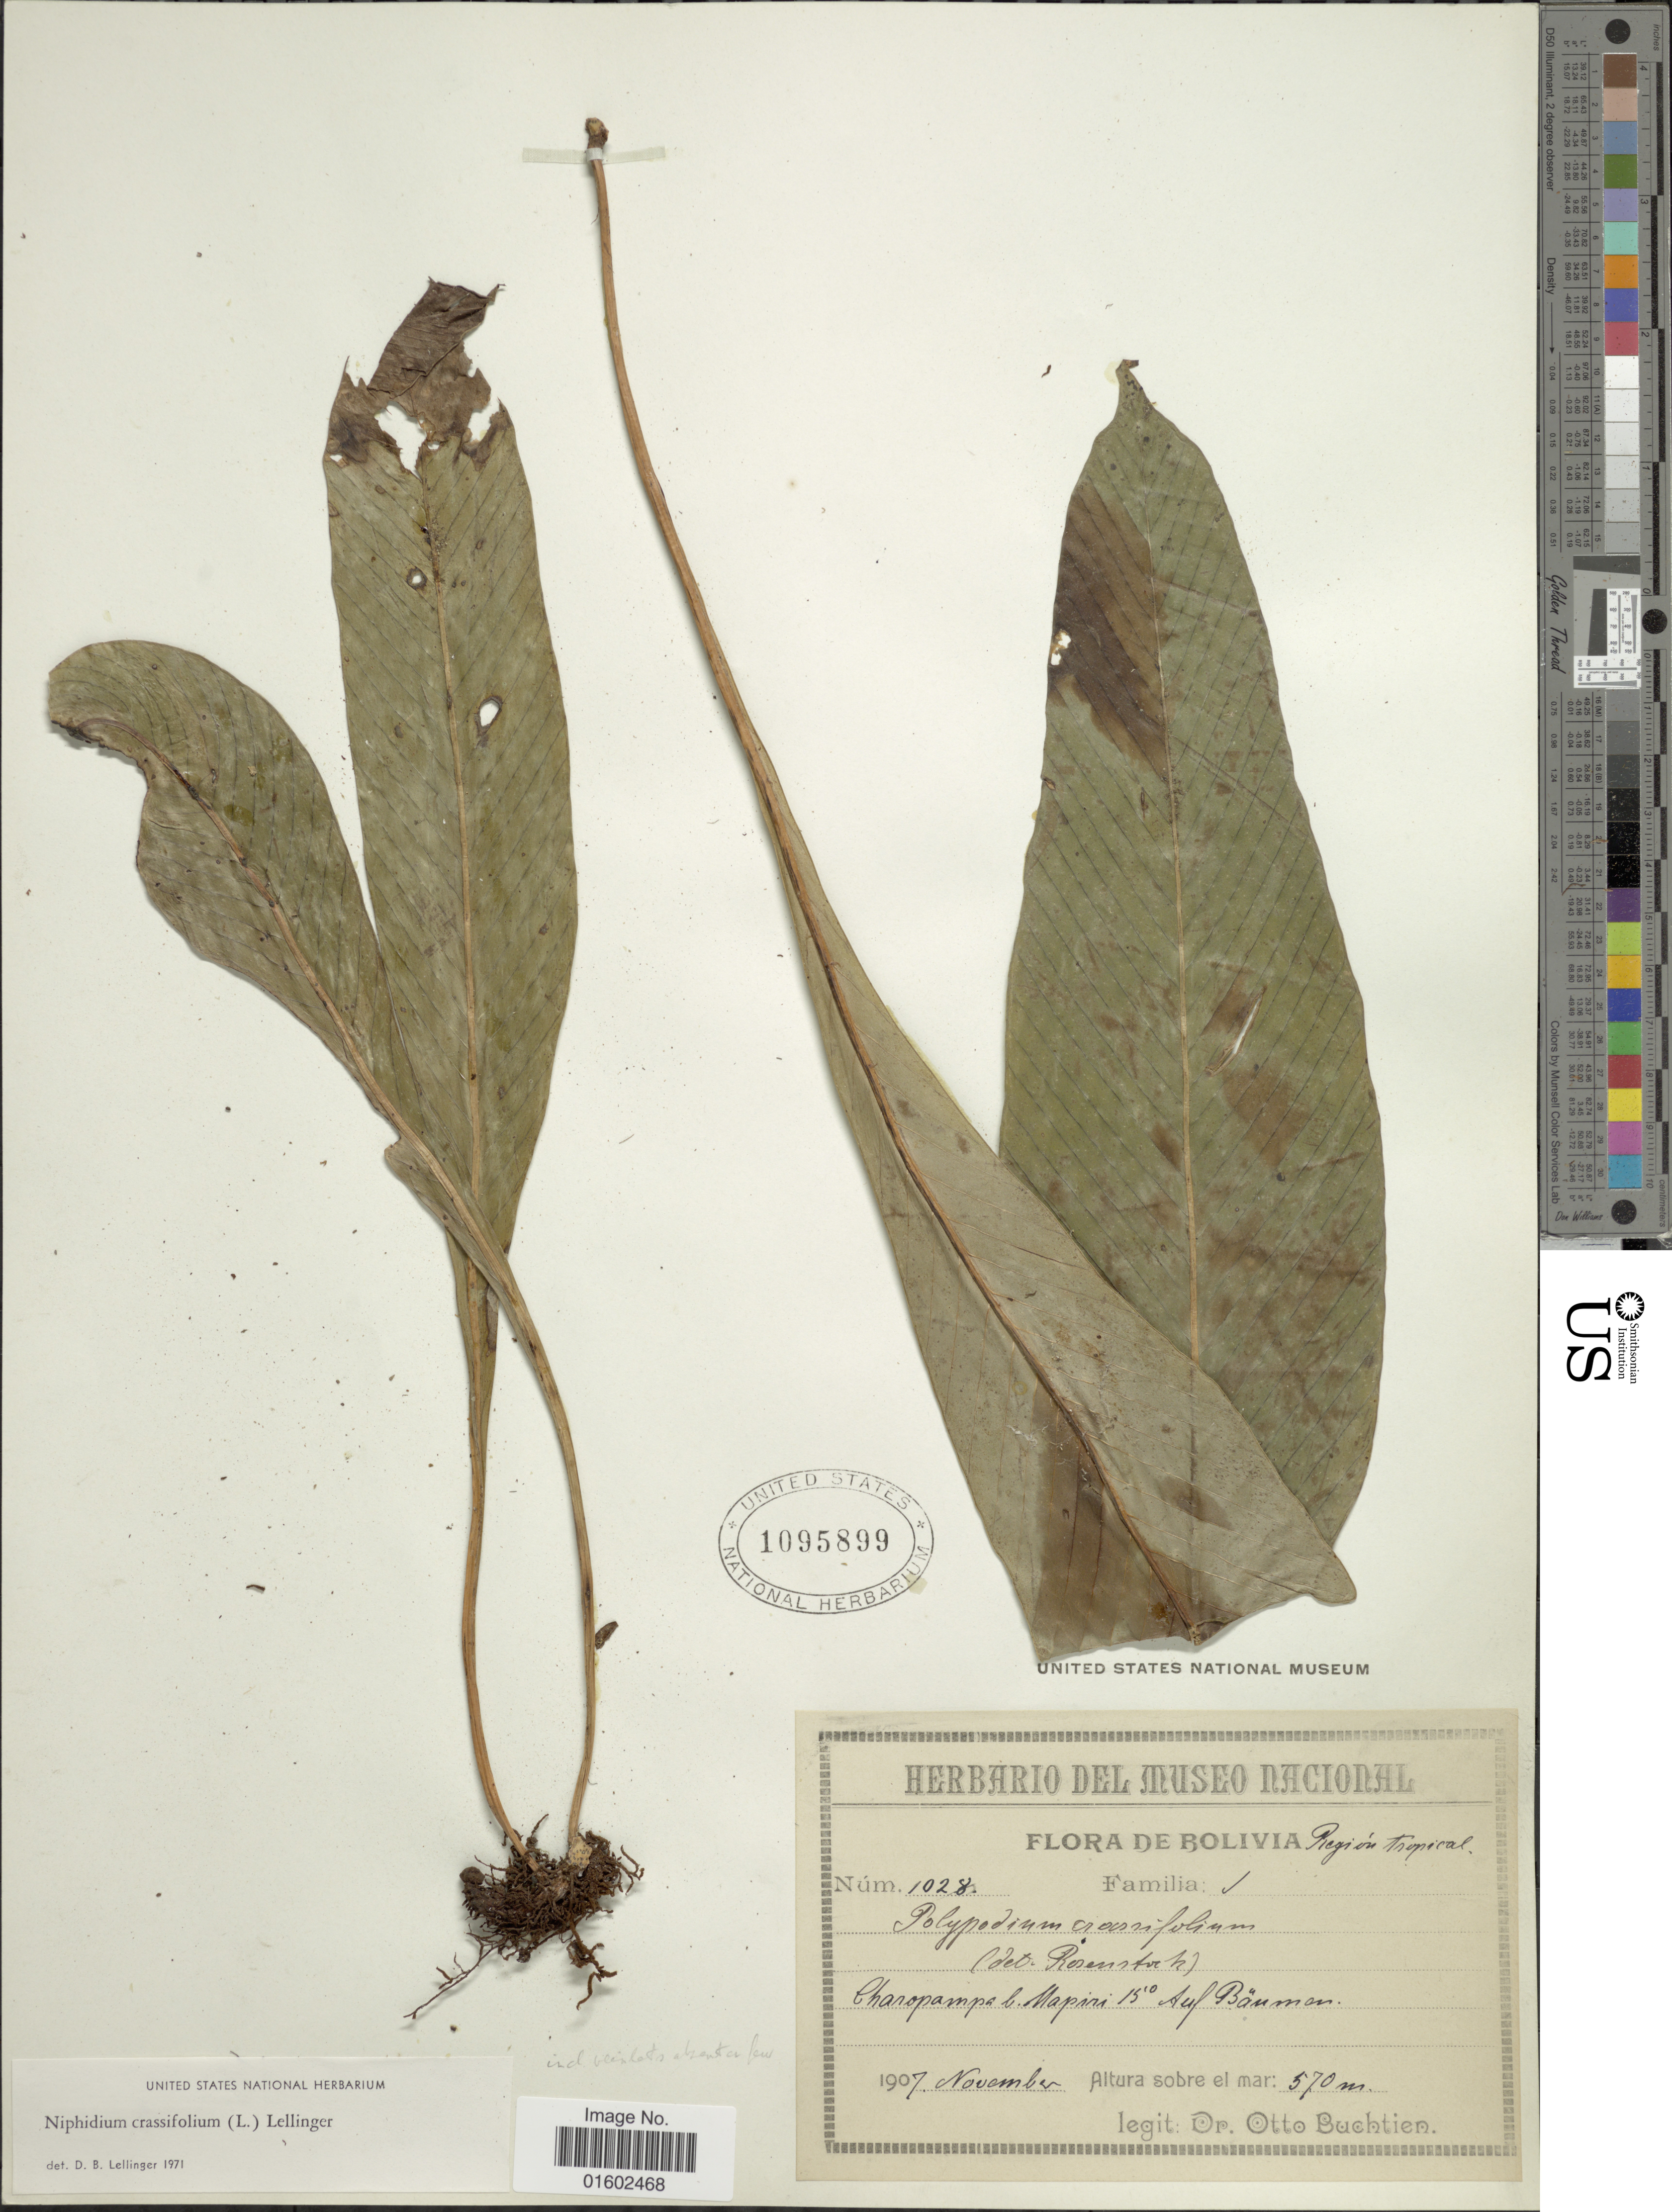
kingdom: Plantae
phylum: Tracheophyta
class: Polypodiopsida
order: Polypodiales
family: Polypodiaceae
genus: Niphidium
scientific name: Niphidium crassifolium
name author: (L.) Lellinger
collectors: O. Buchtien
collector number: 1028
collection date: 1907-11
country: Bolivia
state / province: La Paz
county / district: Mapiri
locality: Charopampa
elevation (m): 570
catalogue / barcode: US 1095899